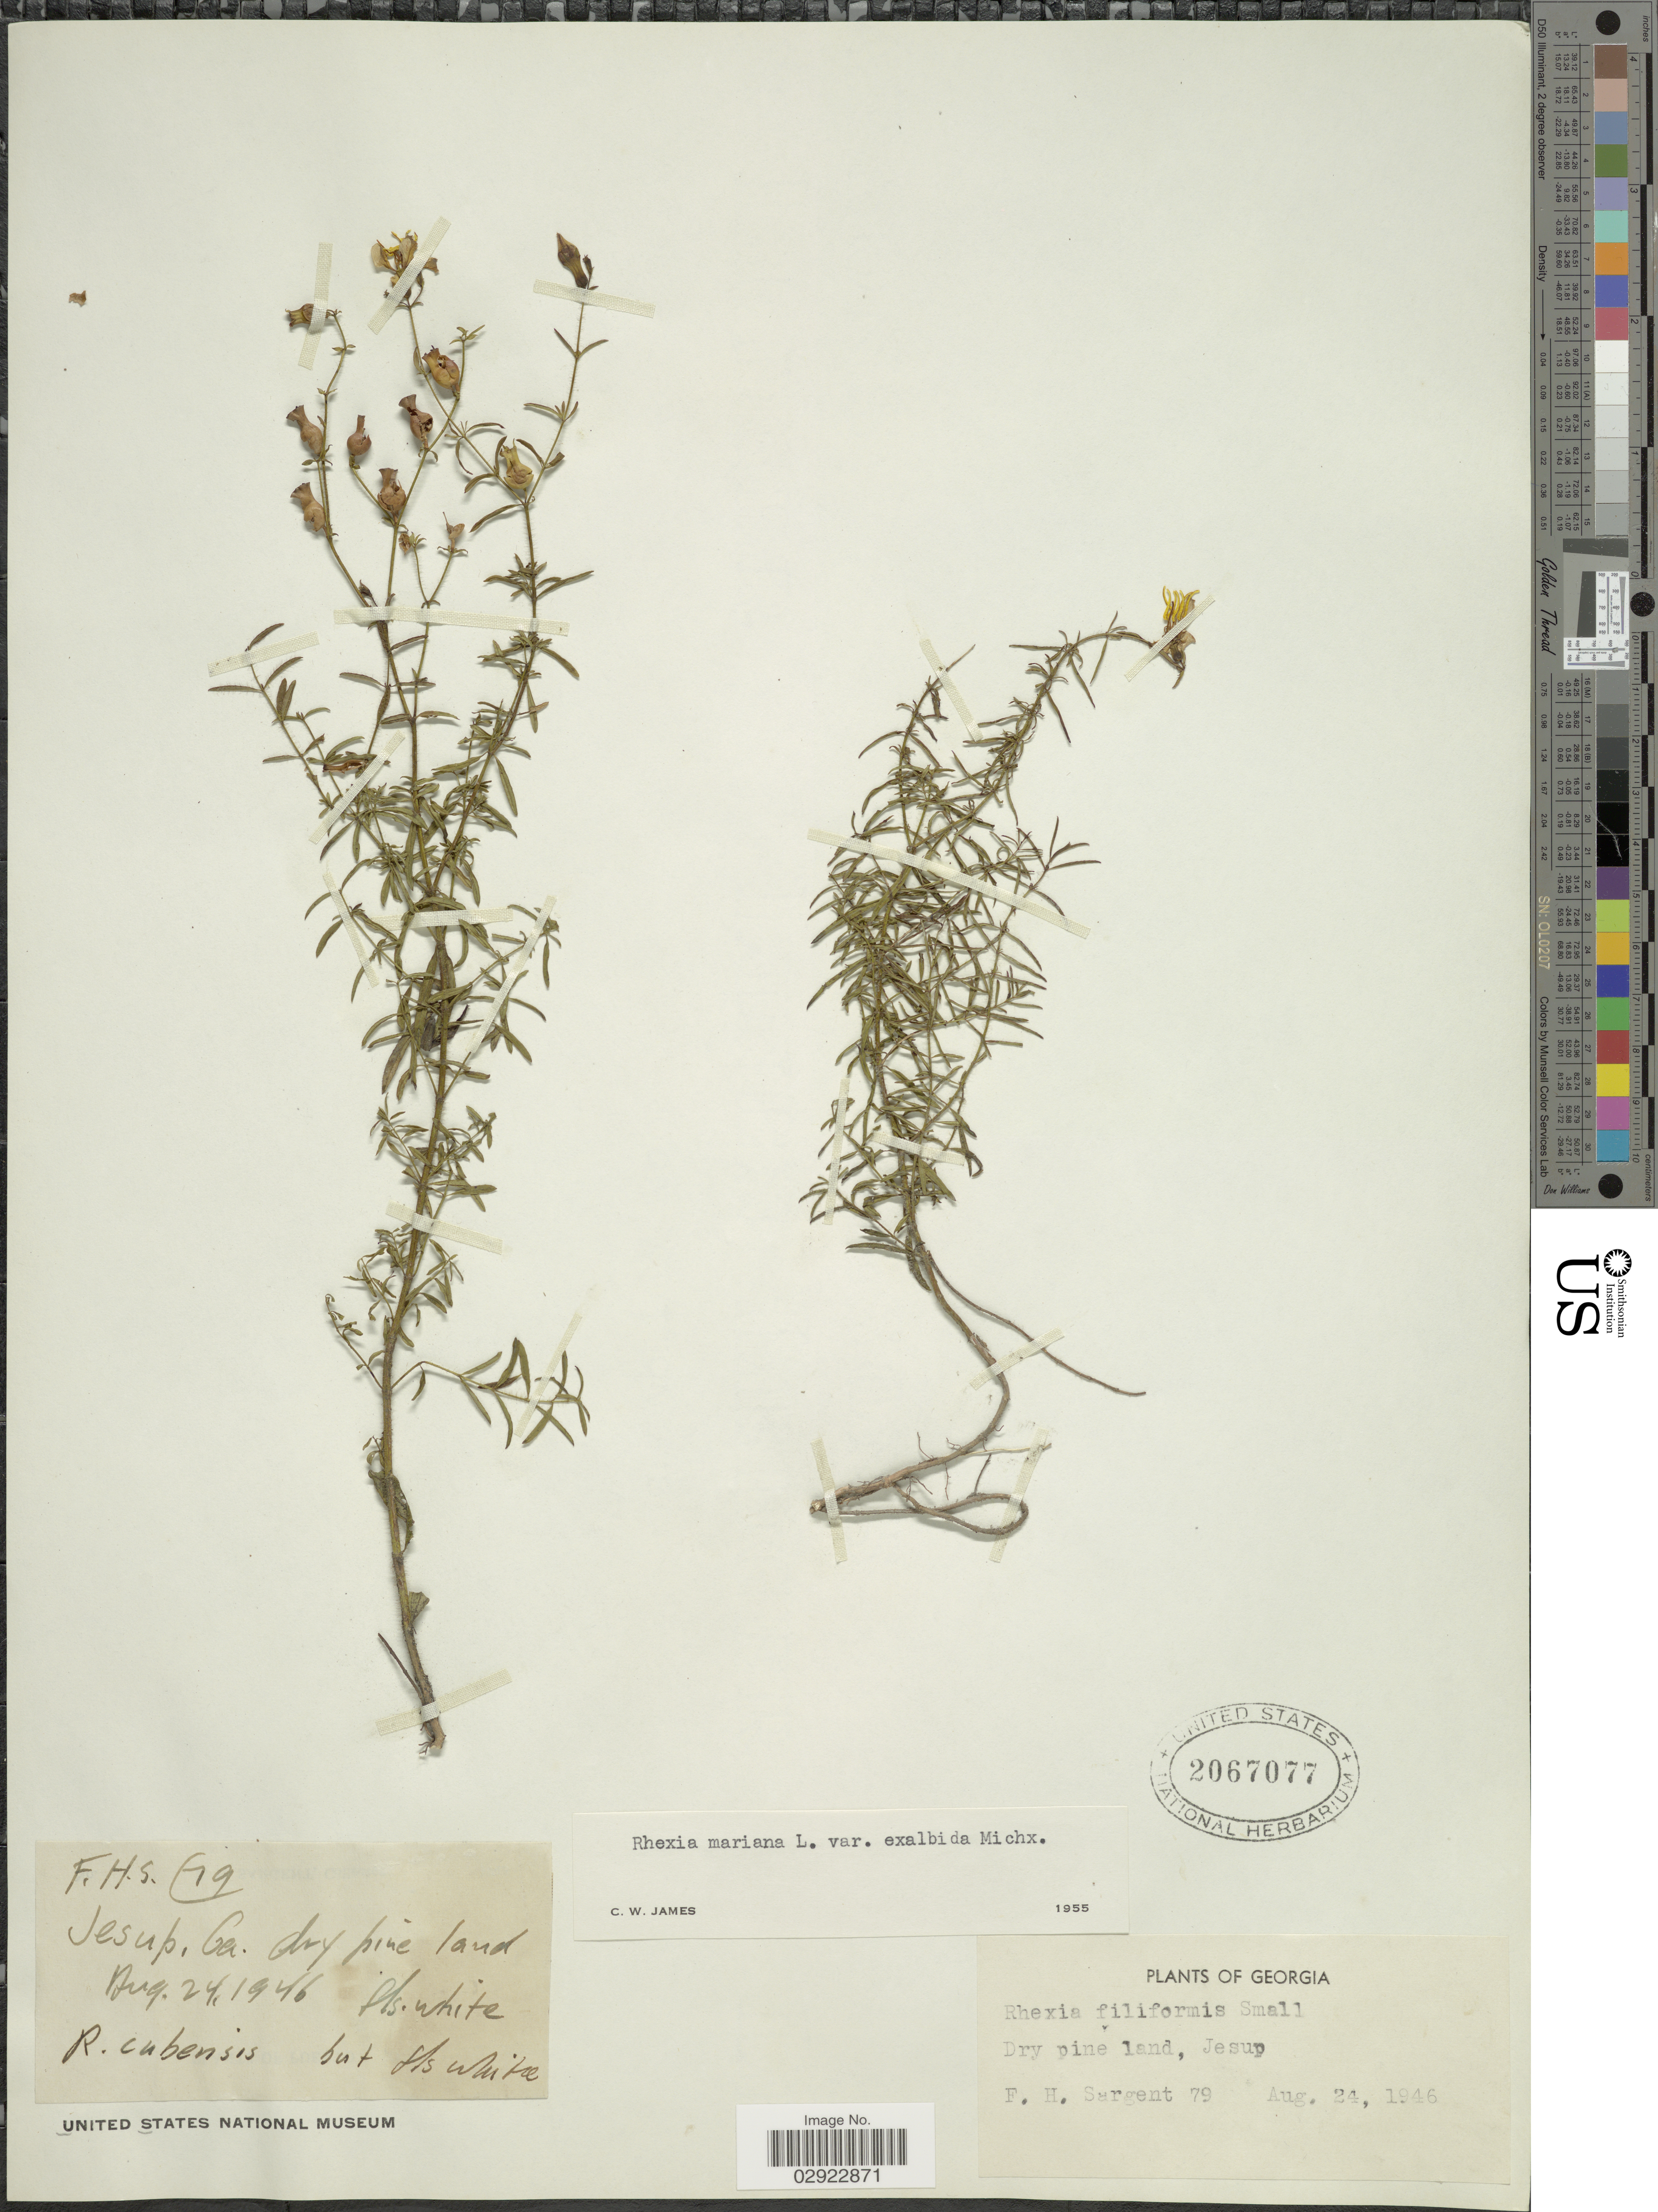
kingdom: Plantae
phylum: Tracheophyta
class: Magnoliopsida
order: Myrtales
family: Melastomataceae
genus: Rhexia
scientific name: Rhexia mariana var. exalbida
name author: Michx.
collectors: F. H. Sargent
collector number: F.H.S.19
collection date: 1946-08-24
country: United States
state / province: Georgia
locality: Jesup.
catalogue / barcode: US 2067077